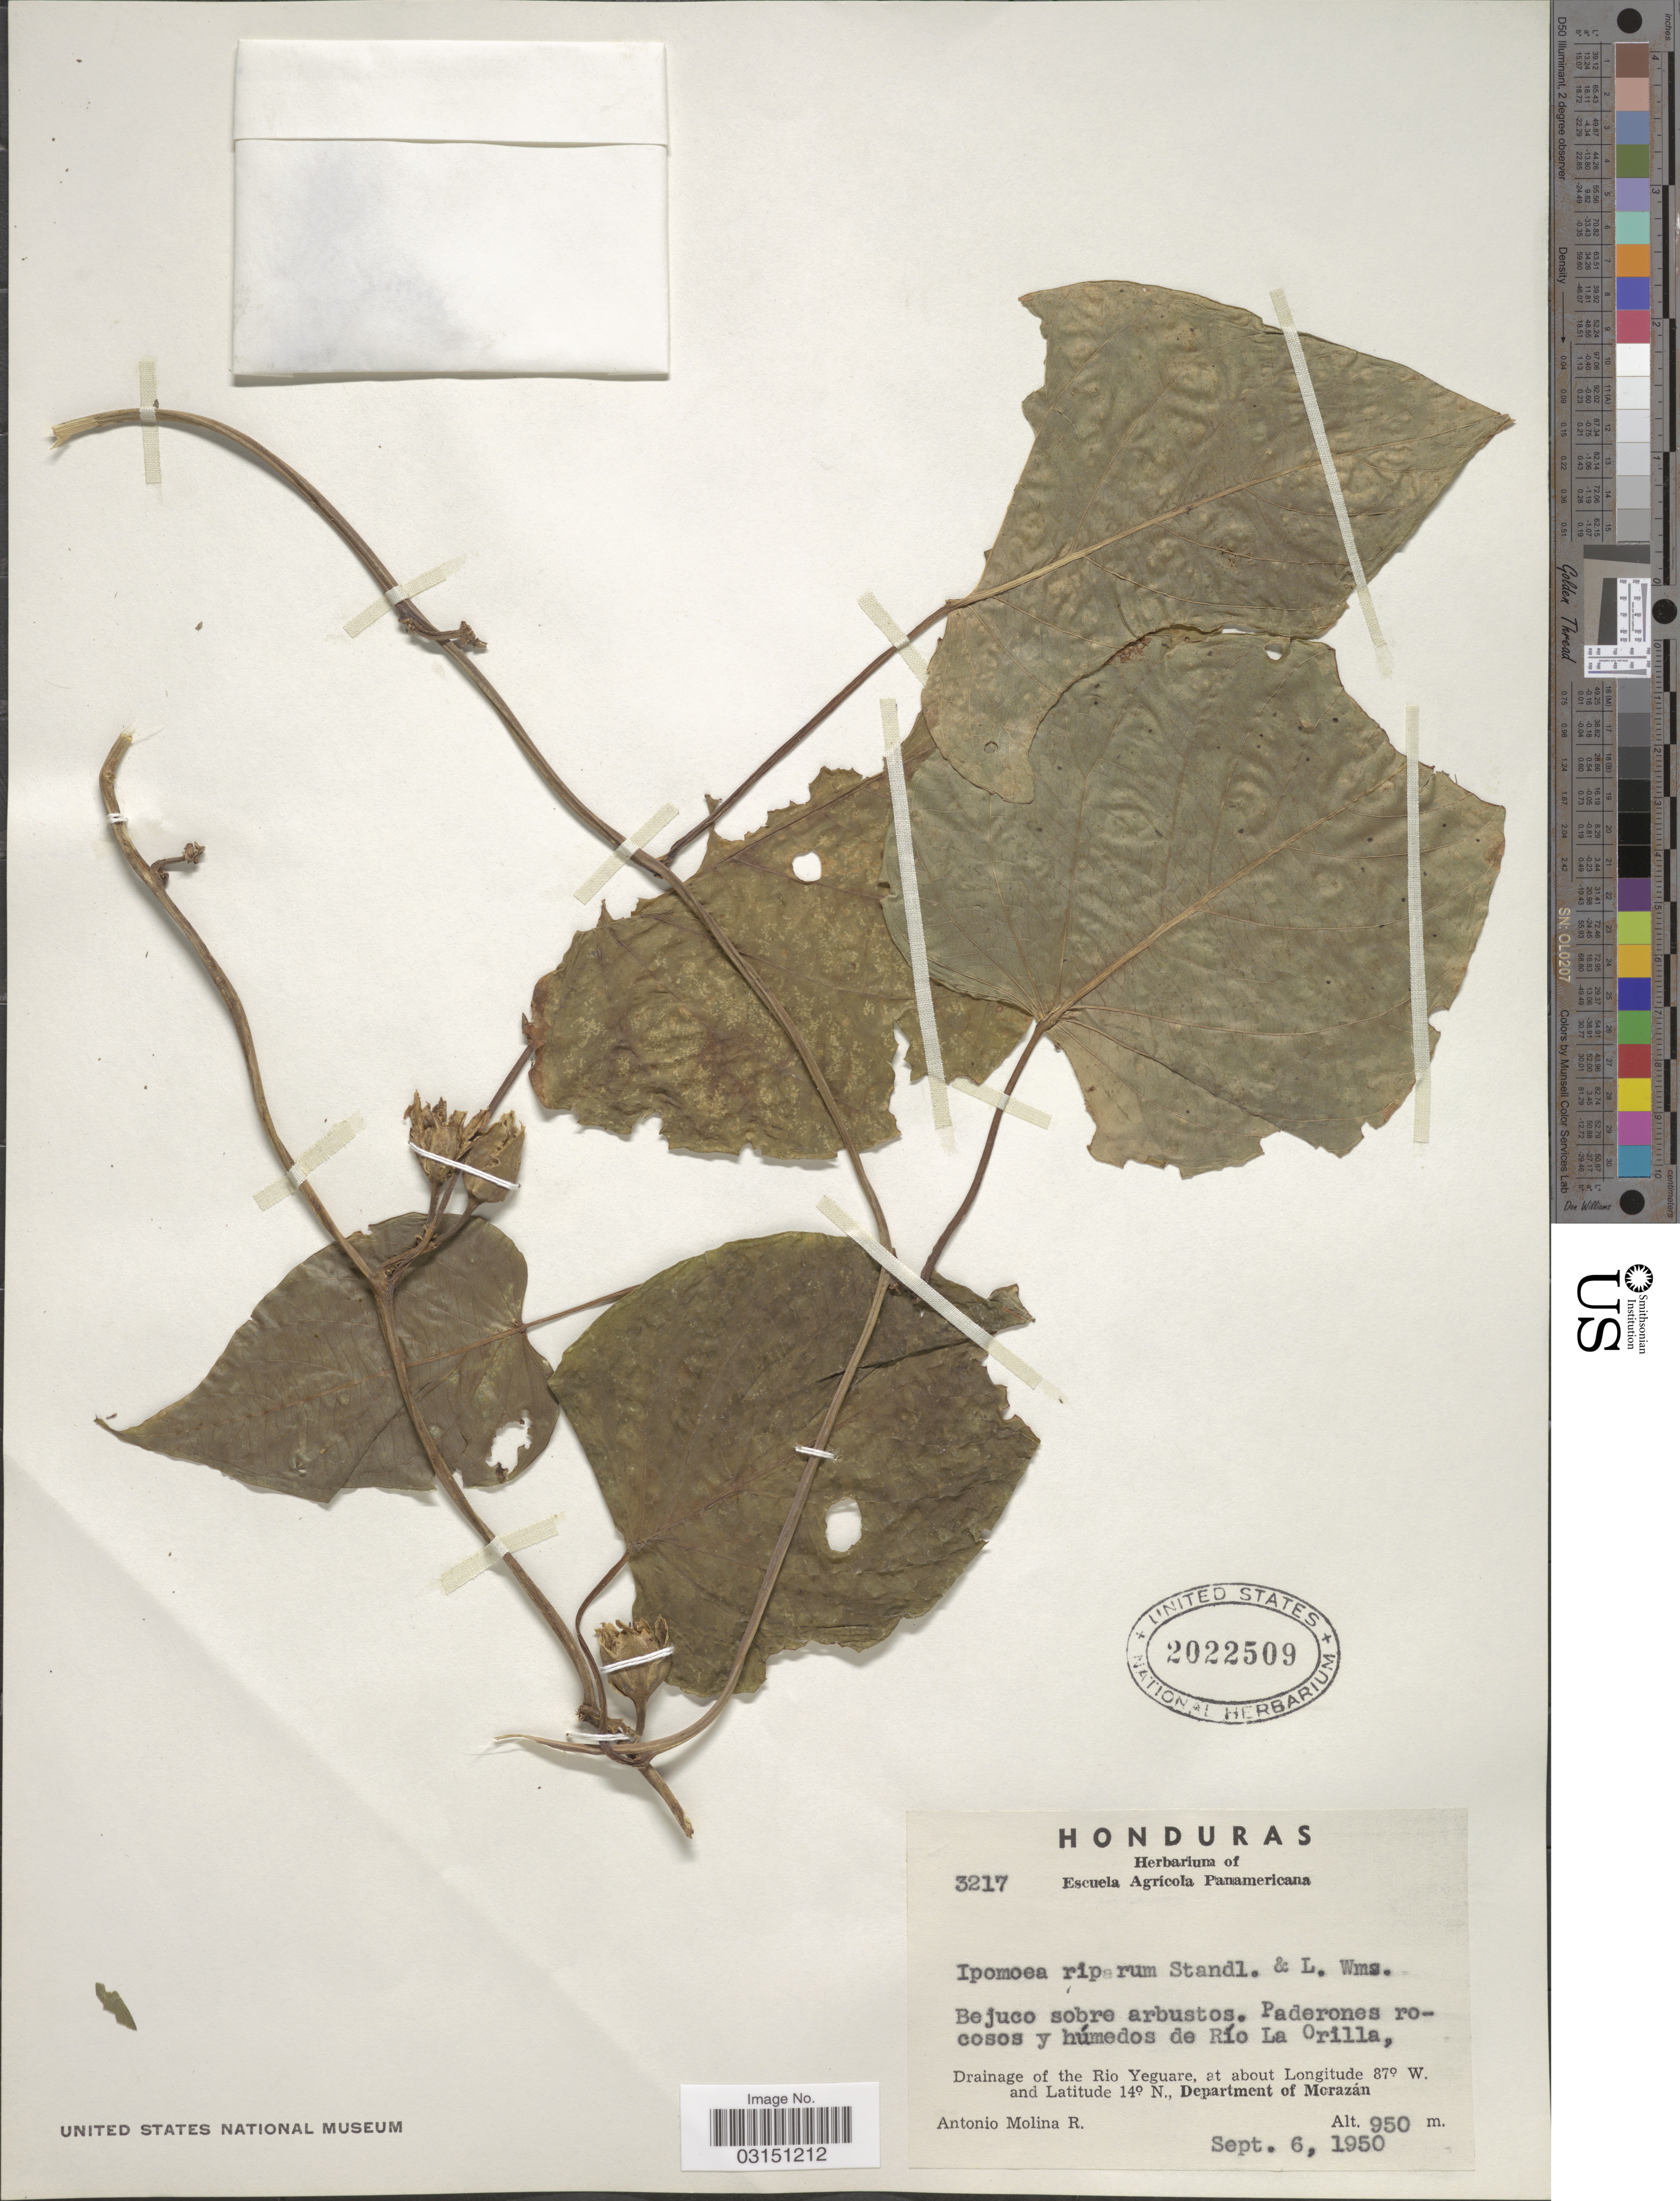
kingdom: Plantae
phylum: Tracheophyta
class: Magnoliopsida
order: Solanales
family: Convolvulaceae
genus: Ipomoea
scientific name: Ipomoea riparum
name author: Standl. & L.O. Williams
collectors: A. Molina R.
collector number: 3217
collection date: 1950-09-06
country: Honduras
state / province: Fco. Morazán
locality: Paderones rocosos y húmedos de Río La Orilla, Drainage of the Rio Yeguare, Department of Morazán.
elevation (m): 950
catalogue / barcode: US 2022509